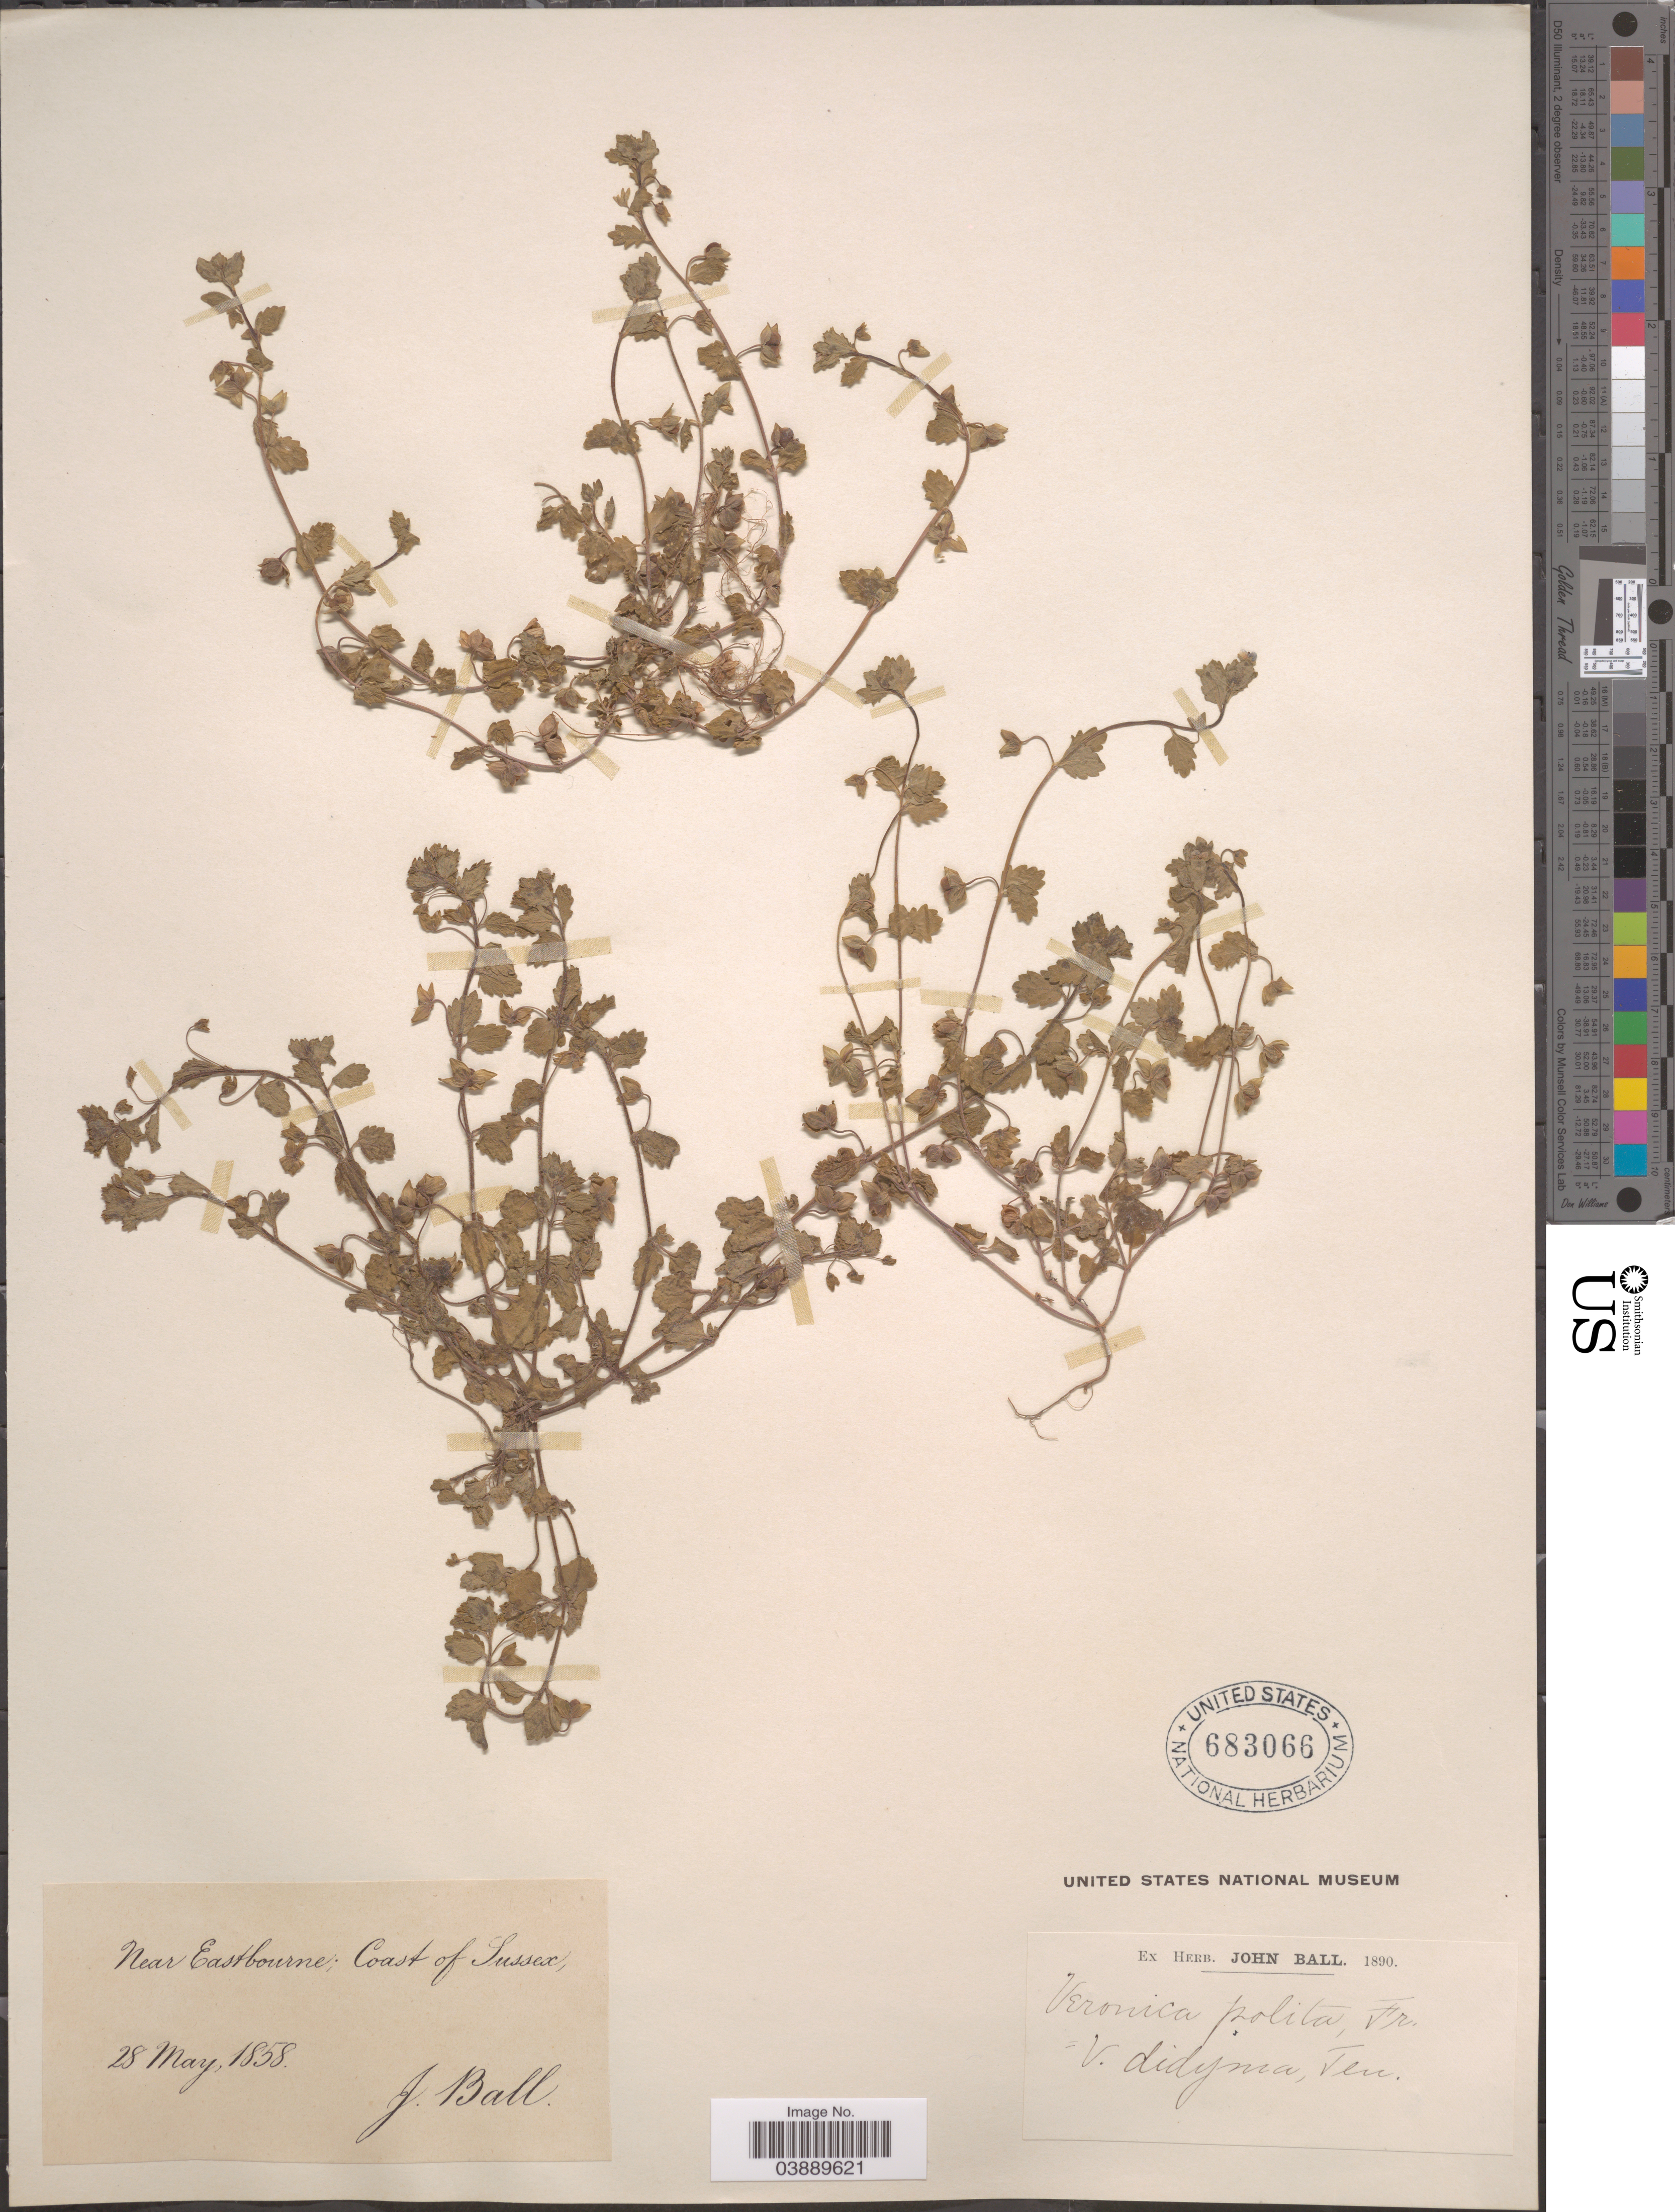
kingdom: Plantae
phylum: Tracheophyta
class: Magnoliopsida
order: Lamiales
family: Plantaginaceae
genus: Veronica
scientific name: Veronica polita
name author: Fr.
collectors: J. Ball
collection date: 1858-05-28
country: United Kingdom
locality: Near Eastbourne; Coast of Sussex.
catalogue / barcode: US 683066